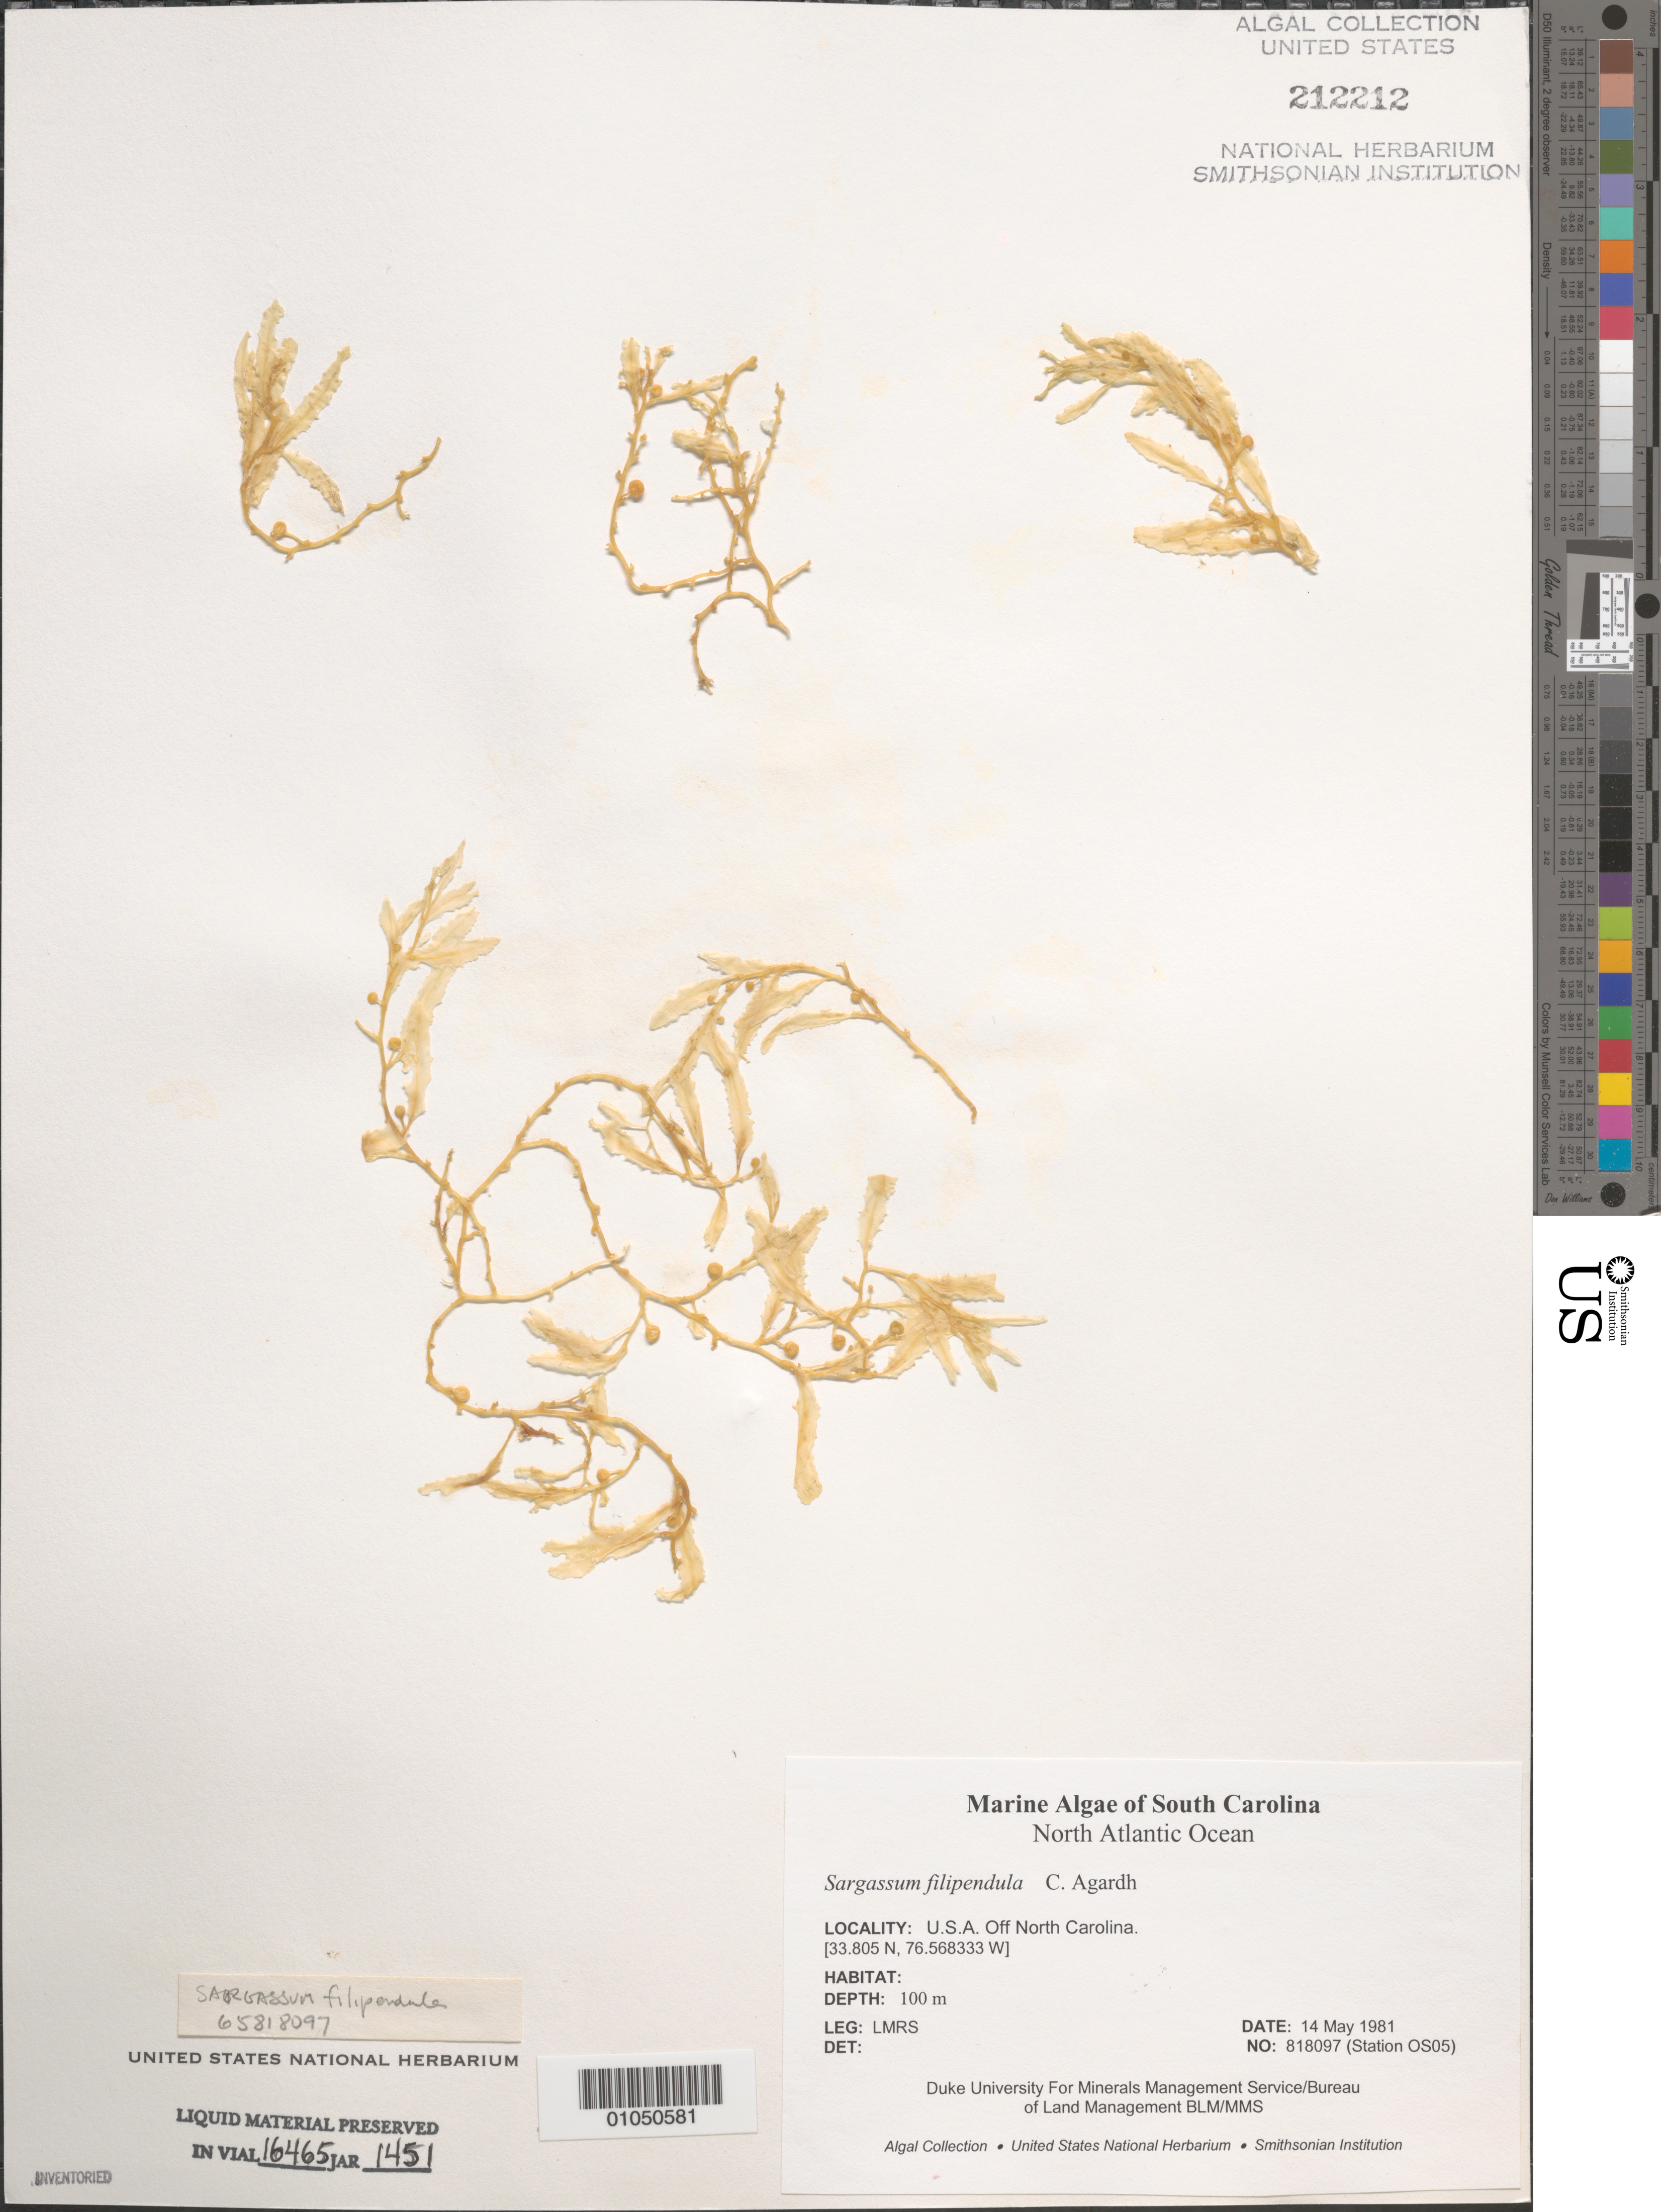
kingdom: Chromista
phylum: Ochrophyta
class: Phaeophyceae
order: Fucales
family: Sargassaceae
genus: Sargassum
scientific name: Sargassum filipendula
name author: C. Agardh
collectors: LMRS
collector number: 818097 Station OS05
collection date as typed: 14 May 1981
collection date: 1981-05-14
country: United States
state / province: South Carolina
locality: Off South Carolina coast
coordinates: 33.805 N, 76.568333 W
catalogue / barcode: US 212212